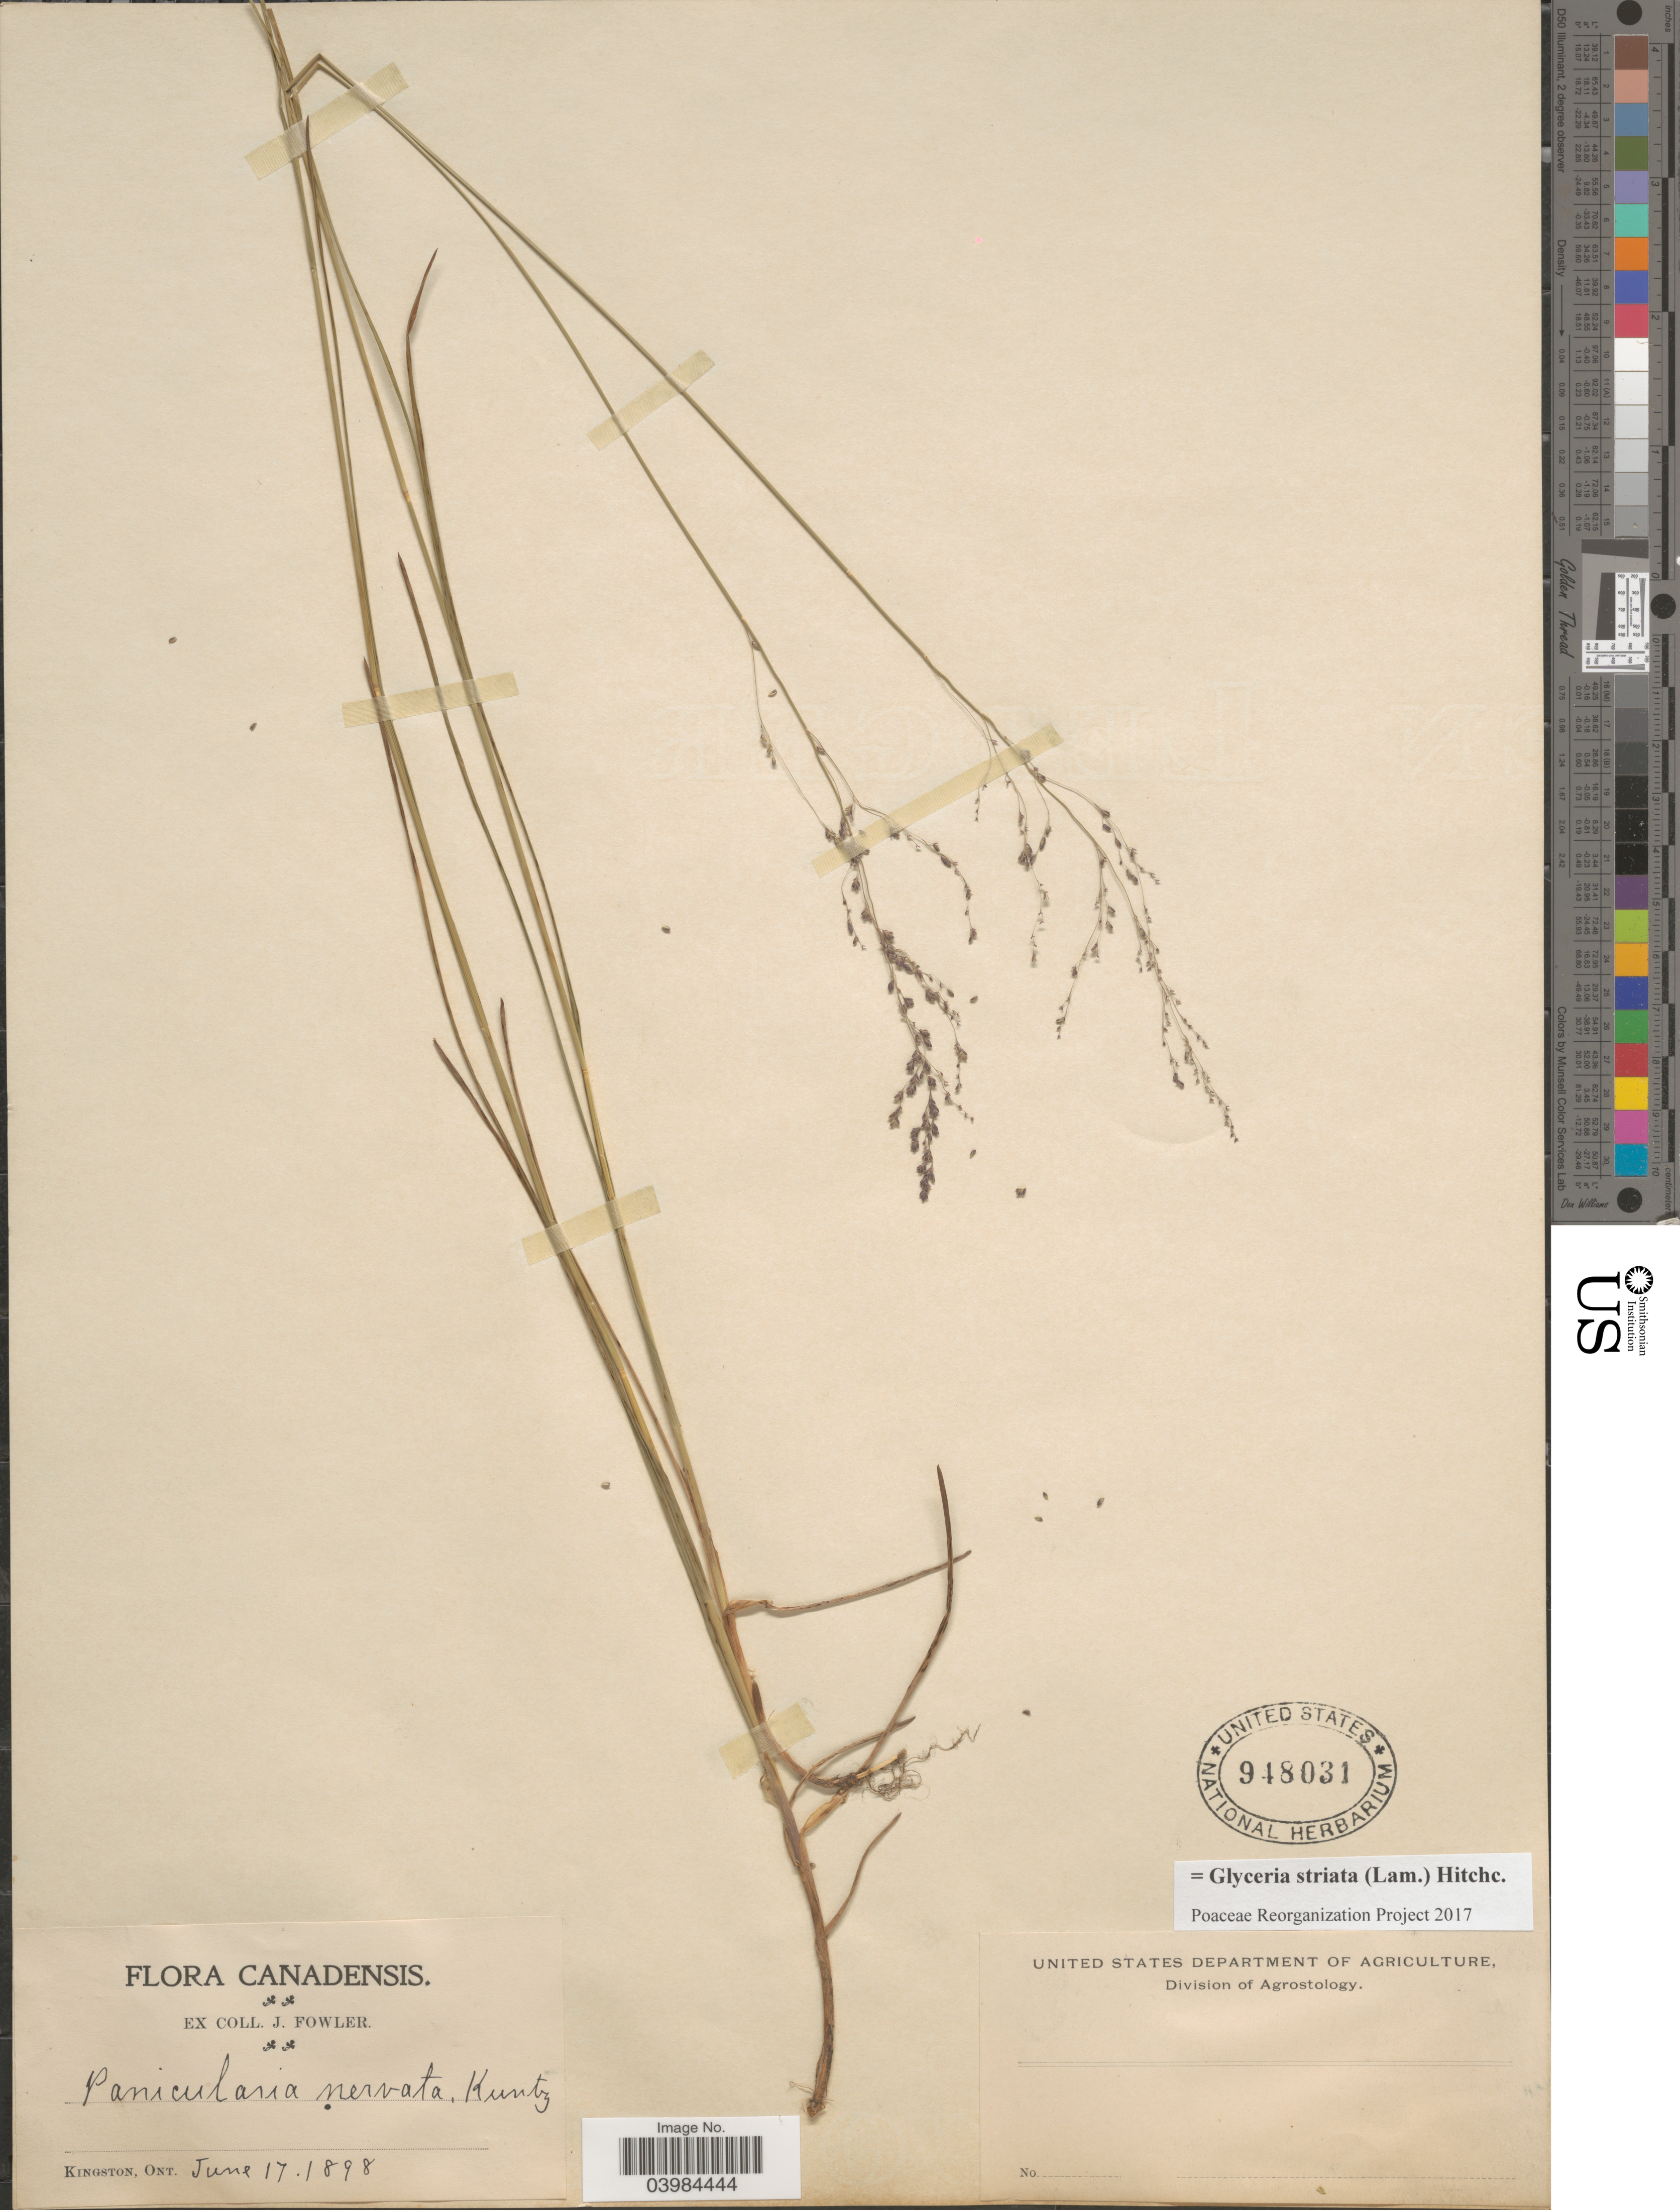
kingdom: Plantae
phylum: Tracheophyta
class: Liliopsida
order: Poales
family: Poaceae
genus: Glyceria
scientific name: Glyceria striata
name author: (Lam.) Hitchc.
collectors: J. Fowler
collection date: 1898-06-17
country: Canada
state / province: Ontario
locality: Kingston.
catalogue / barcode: US 948031